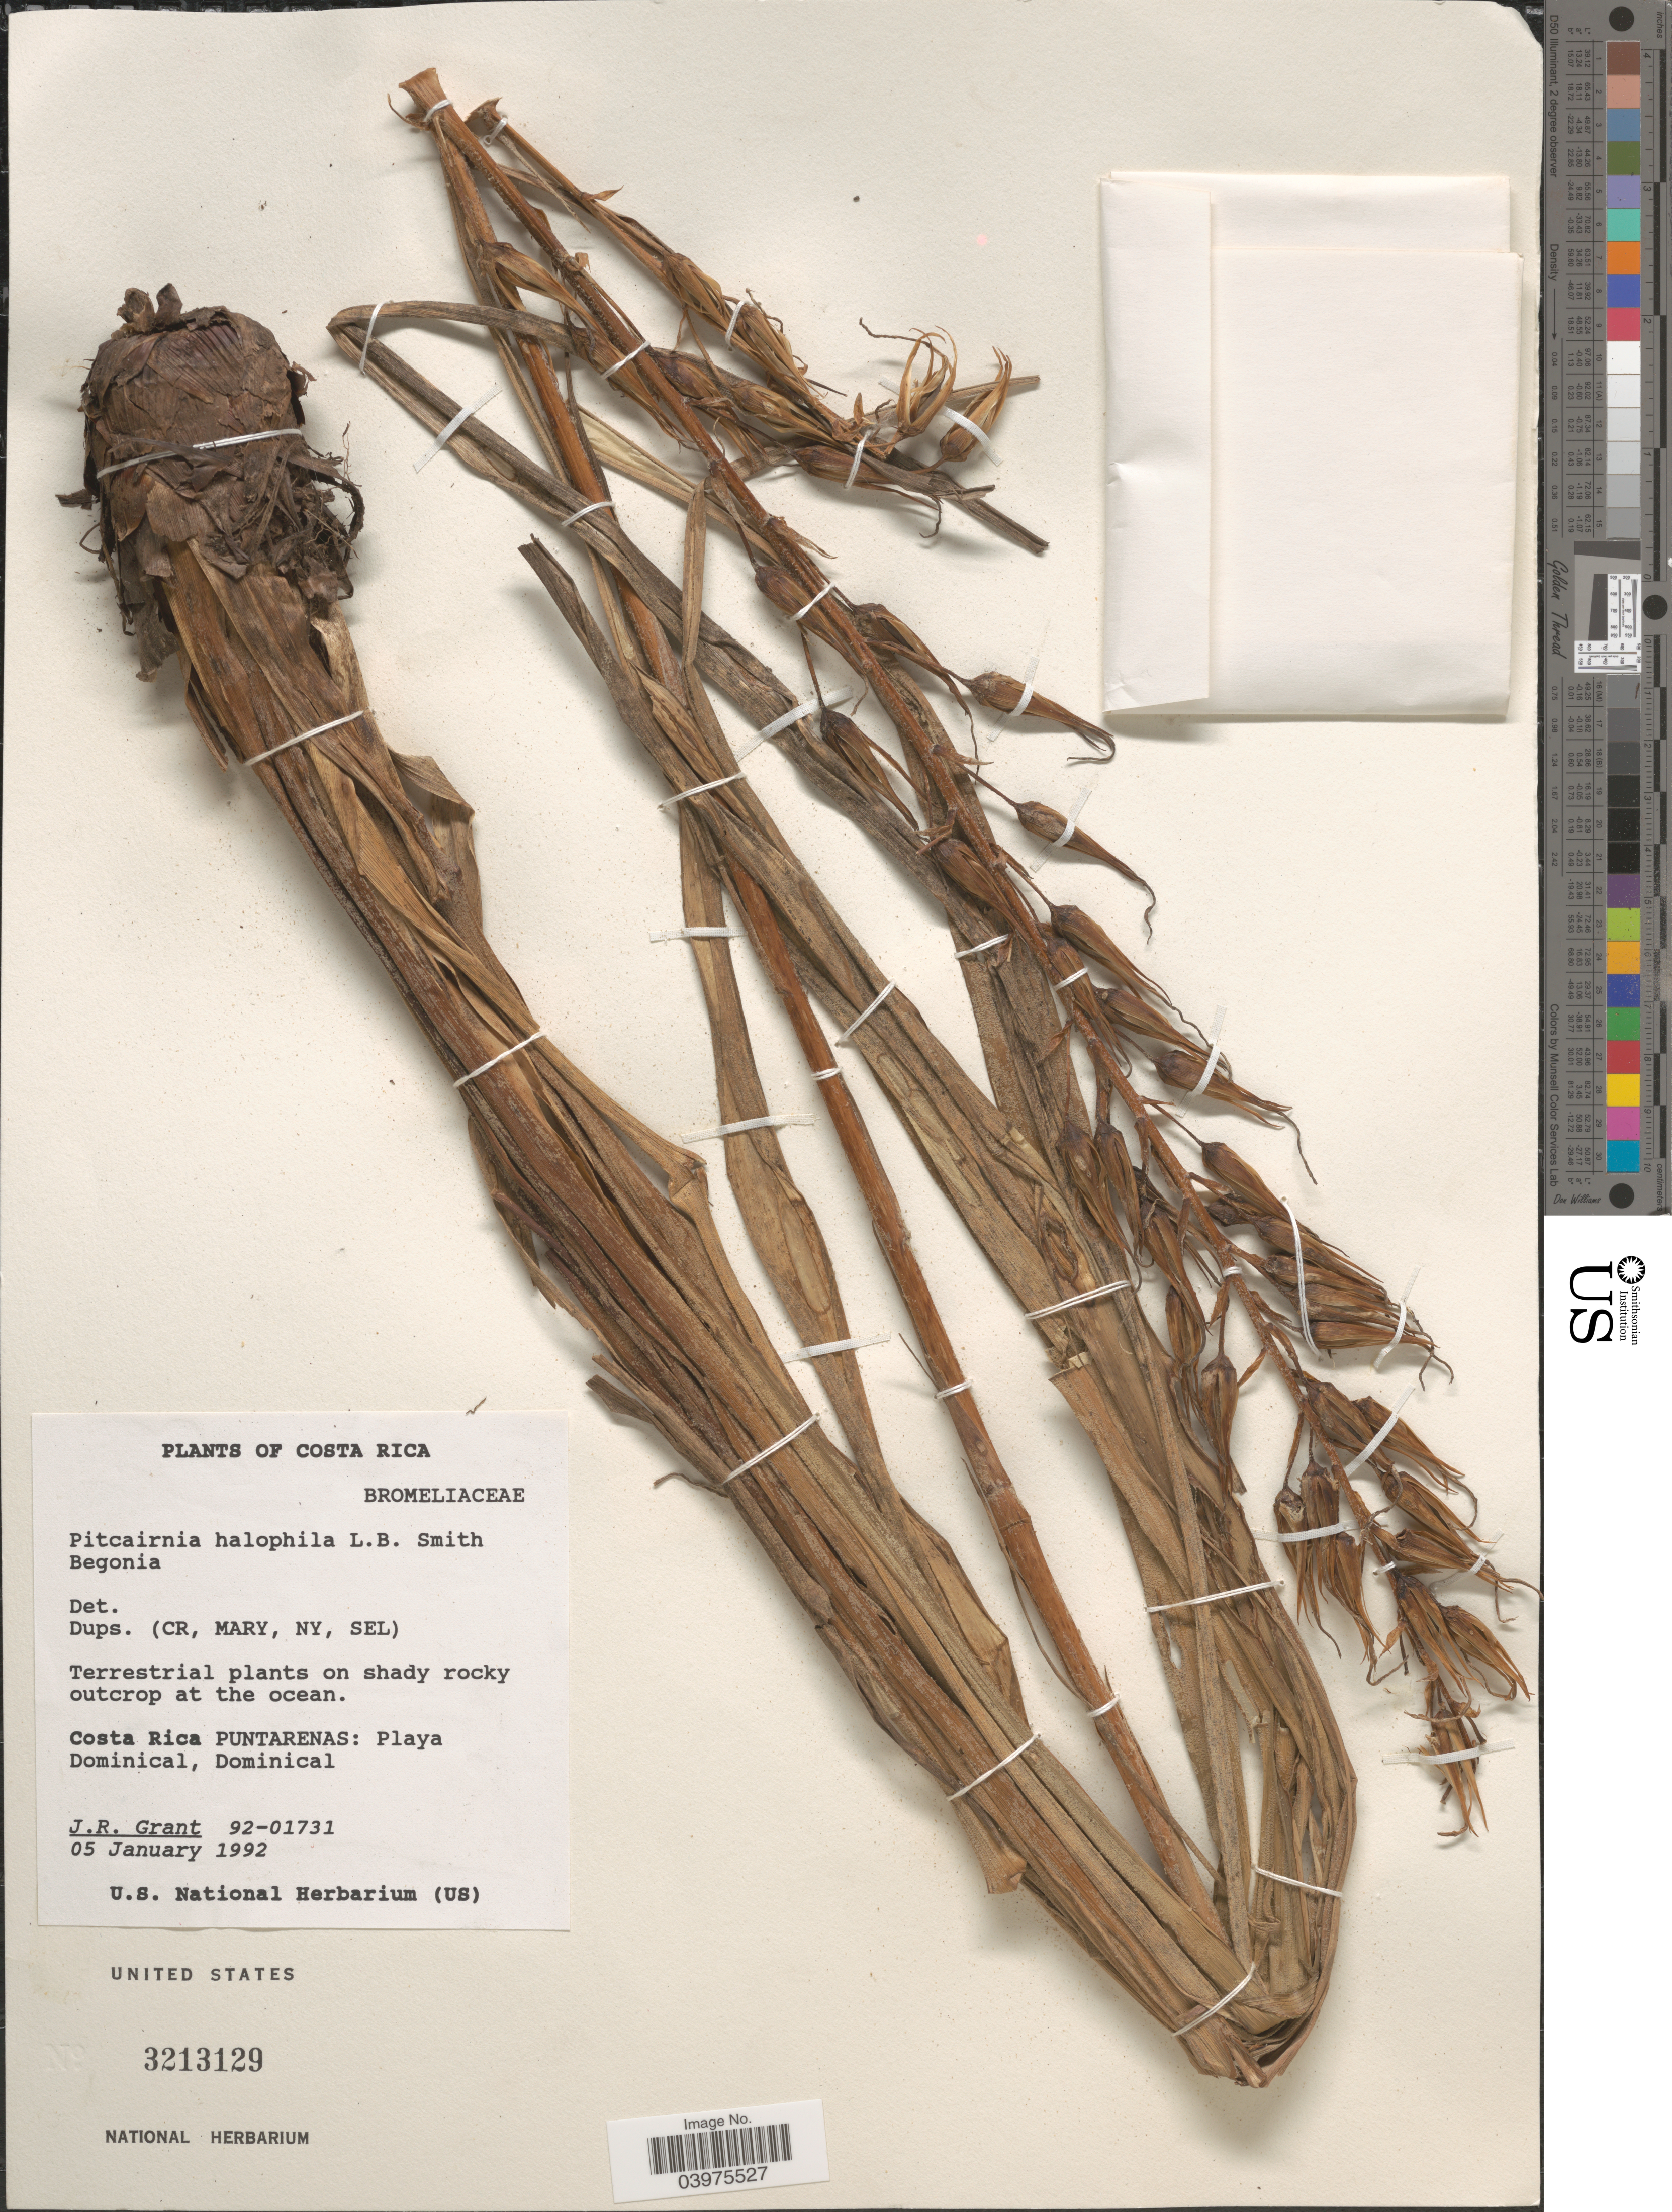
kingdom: Plantae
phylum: Tracheophyta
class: Liliopsida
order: Poales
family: Bromeliaceae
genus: Pitcairnia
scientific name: Pitcairnia halophila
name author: L.B. Sm.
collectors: J. Grant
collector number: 92-01731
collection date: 1992-01-05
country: Costa Rica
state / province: Puntarenas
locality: Playa Dominical, Dominical.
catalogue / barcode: US 3213129